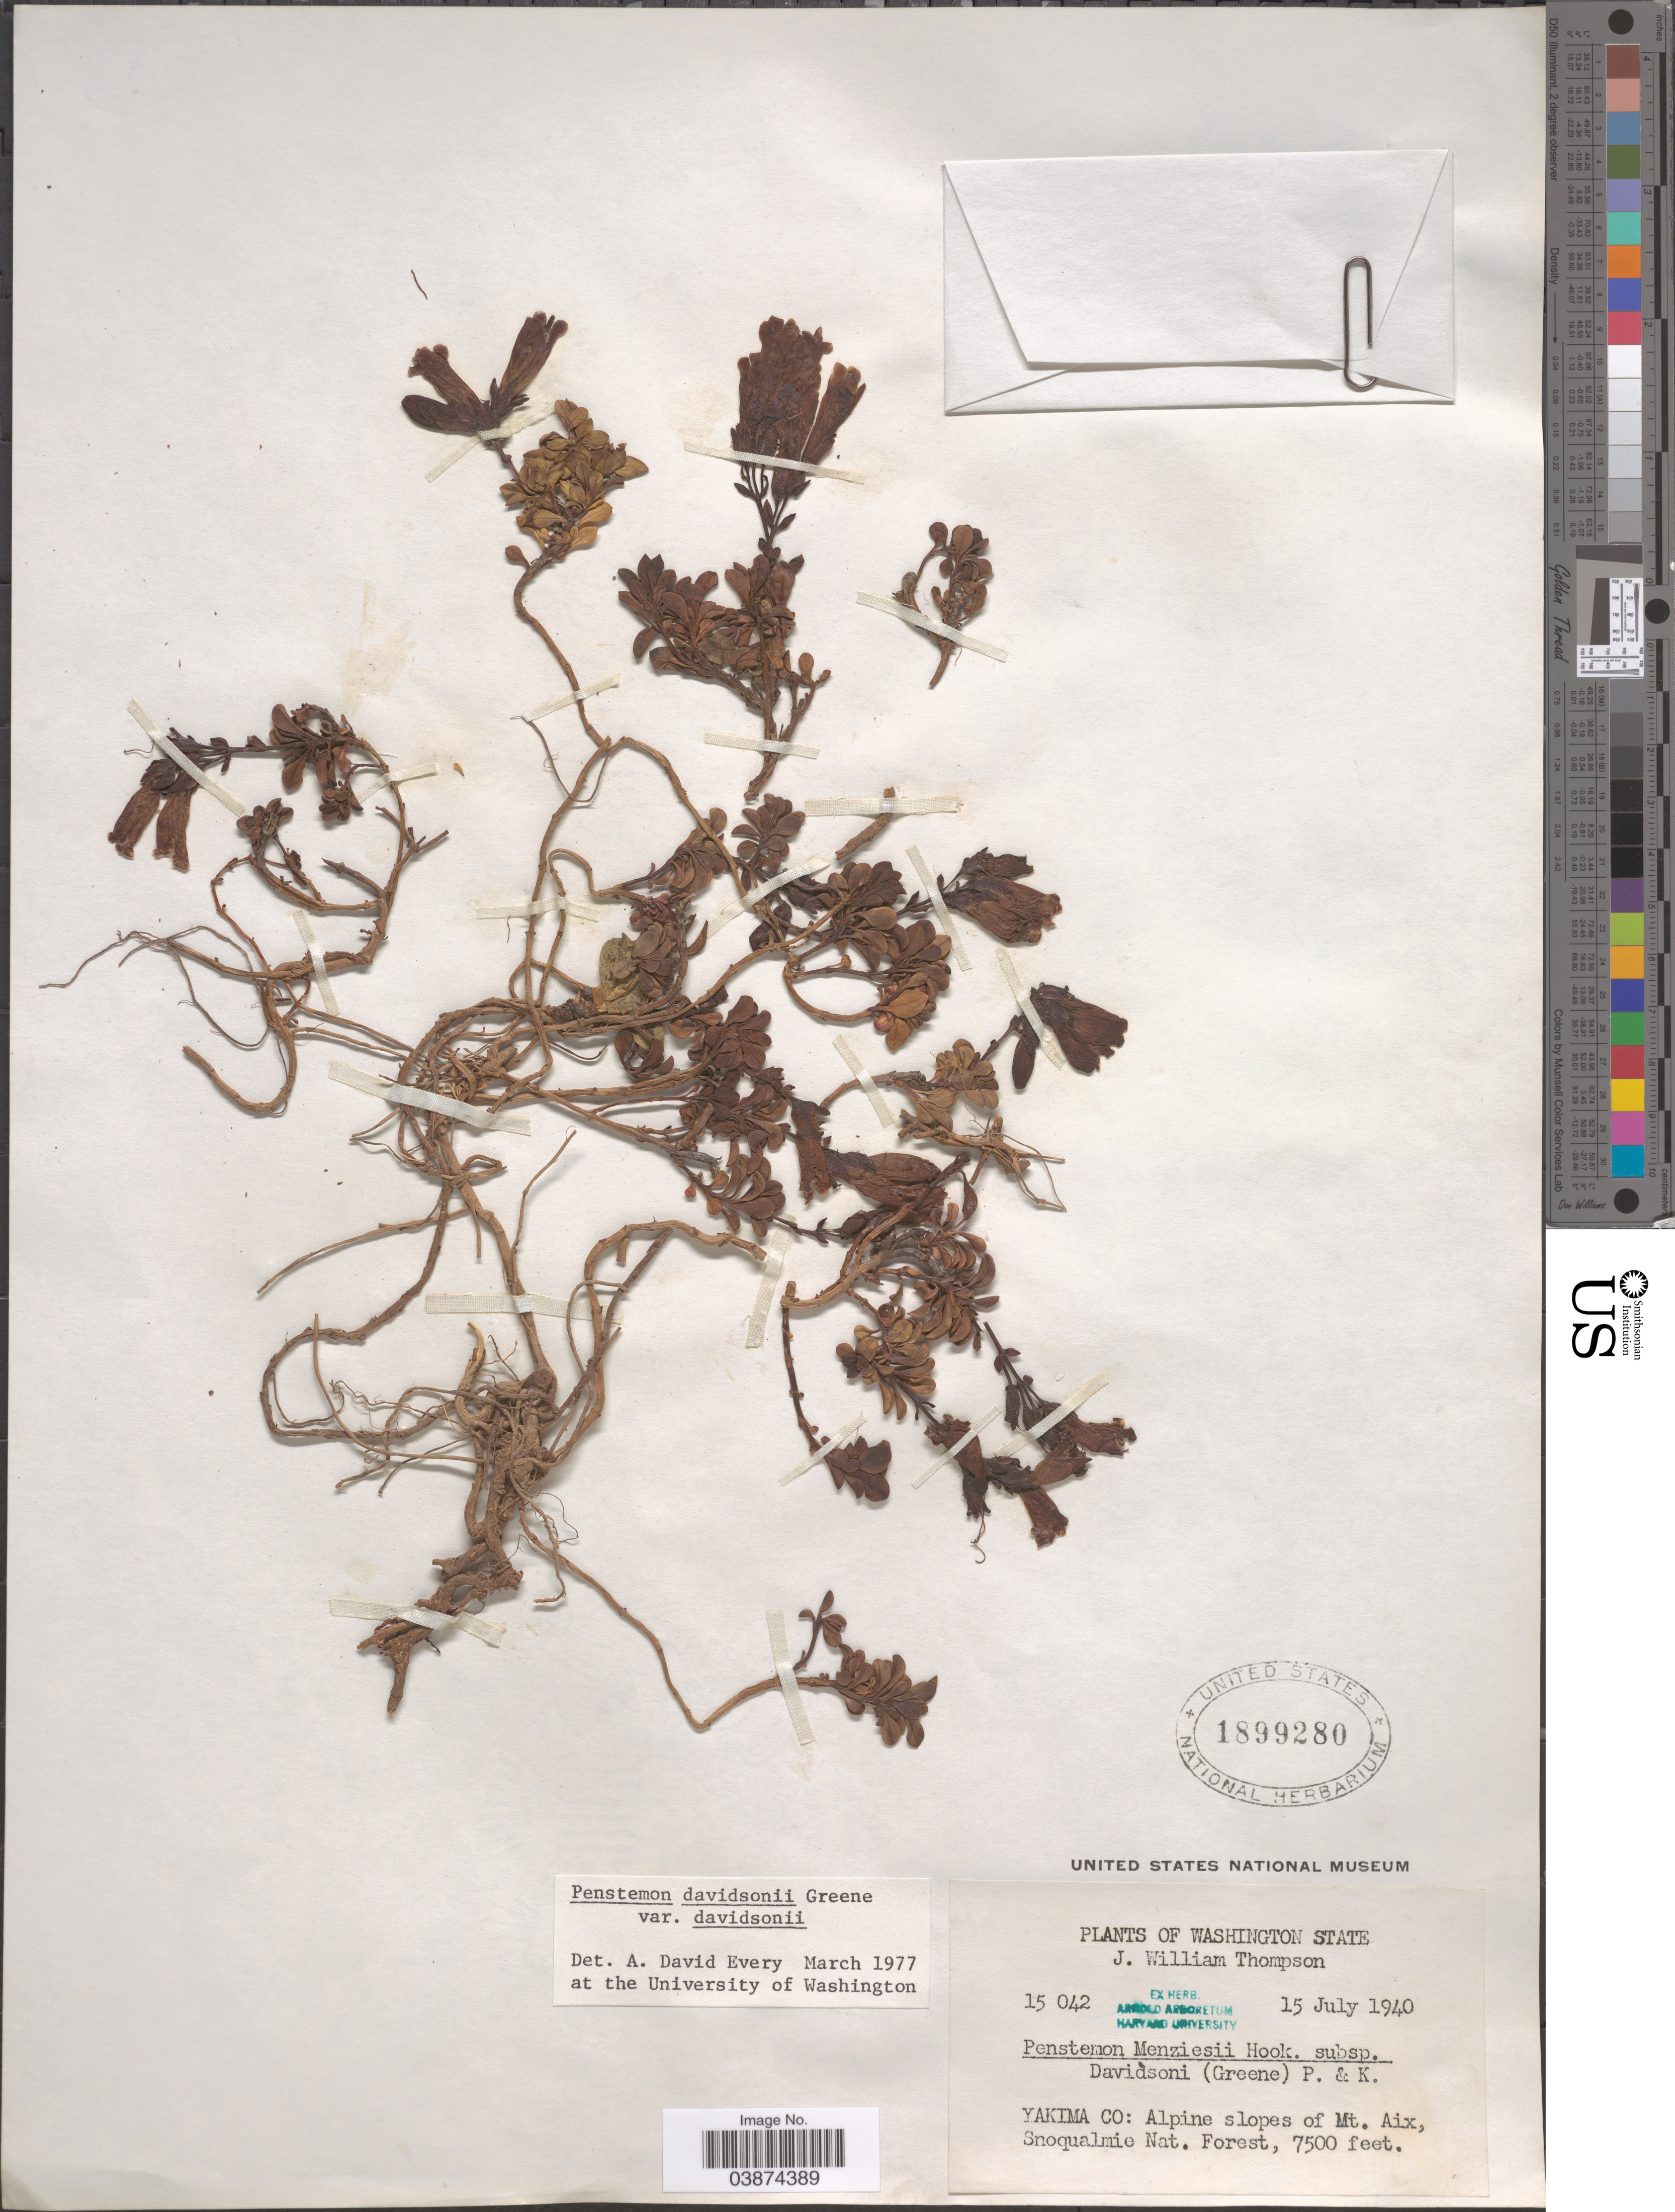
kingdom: Plantae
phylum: Tracheophyta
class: Magnoliopsida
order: Lamiales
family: Plantaginaceae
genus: Penstemon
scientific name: Penstemon davidsonii var. davidsonii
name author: Greene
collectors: J. W. Thompson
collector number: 15042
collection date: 1940-07-15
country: United States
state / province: Washington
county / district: Yakima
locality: Yakima Co: Alpine slopes of Mt. Aix, Snoqualmie Nat. Forest.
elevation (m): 2286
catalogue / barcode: US 1899280